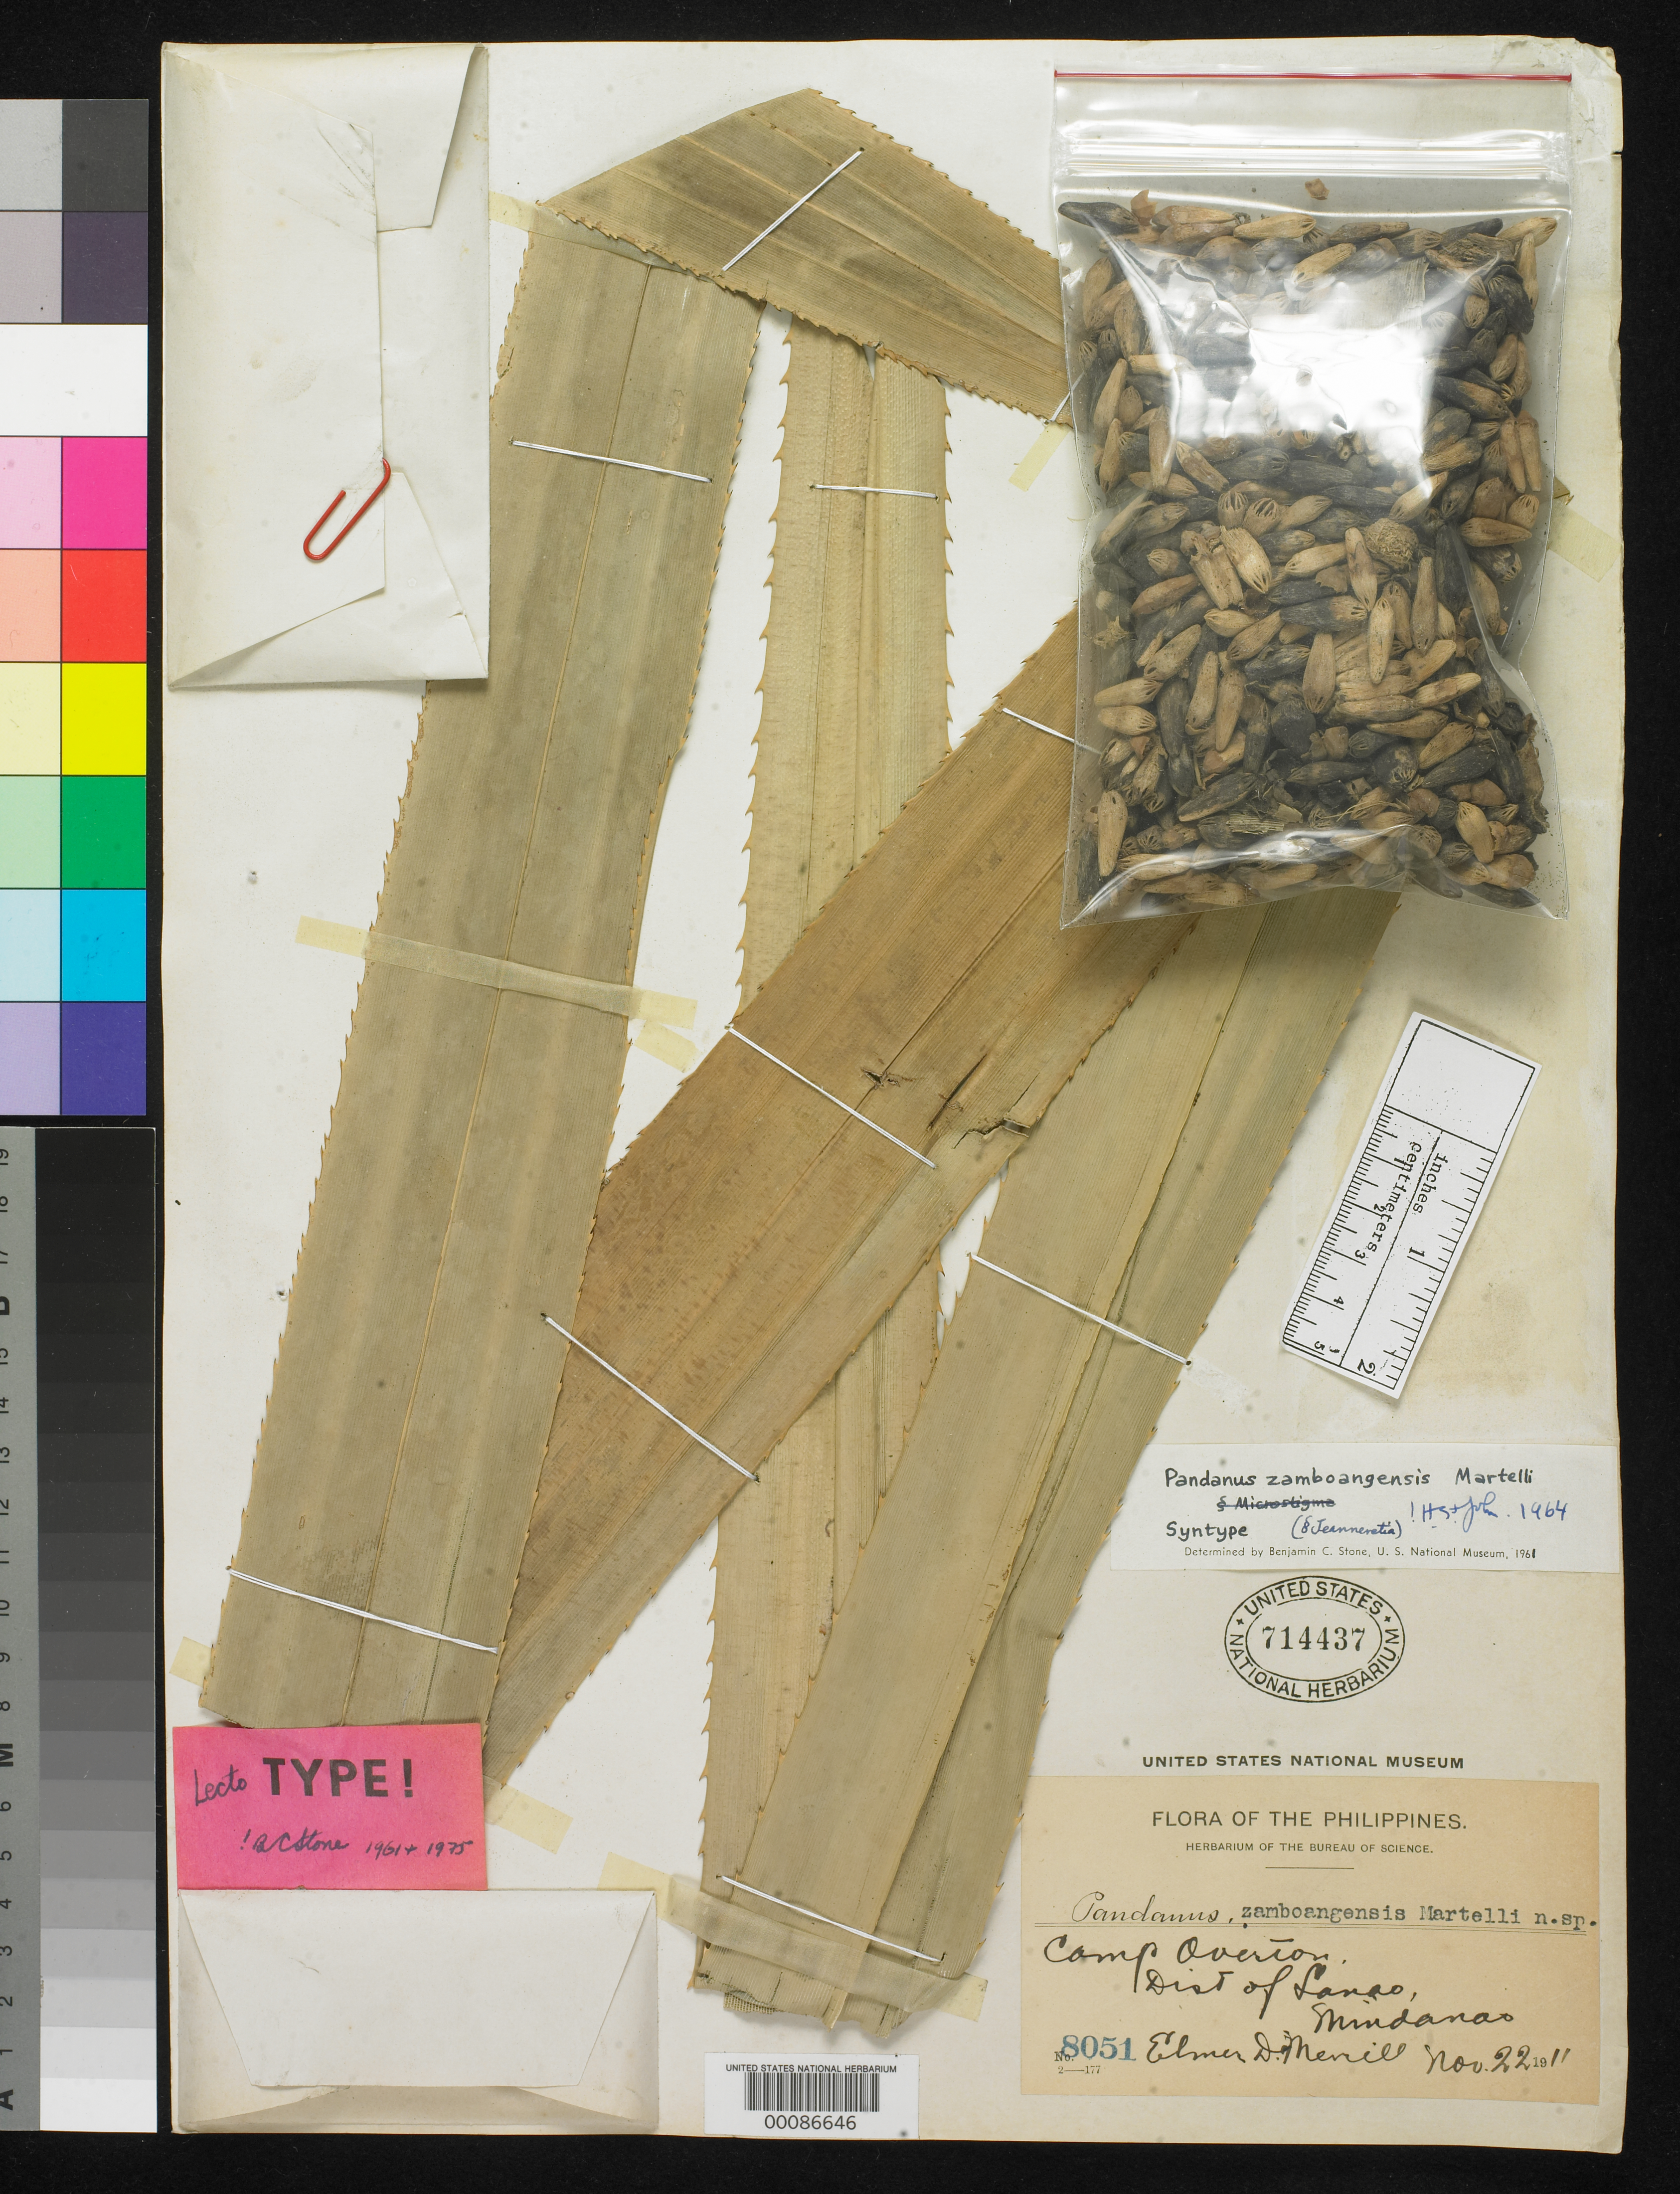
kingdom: Plantae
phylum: Tracheophyta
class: Liliopsida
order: Pandanales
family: Pandanaceae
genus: Pandanus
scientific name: Pandanus zamboangensis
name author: Martelli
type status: Syntype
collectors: E. D. Merrill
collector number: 8051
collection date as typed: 22 Nov 1911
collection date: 1911-11-22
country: Philippines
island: Mindanao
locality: Dist. of Lanao, Mindanao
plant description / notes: Specimen annotated by B.C. Stone as a lectotype (publication not found).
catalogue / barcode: US 714437